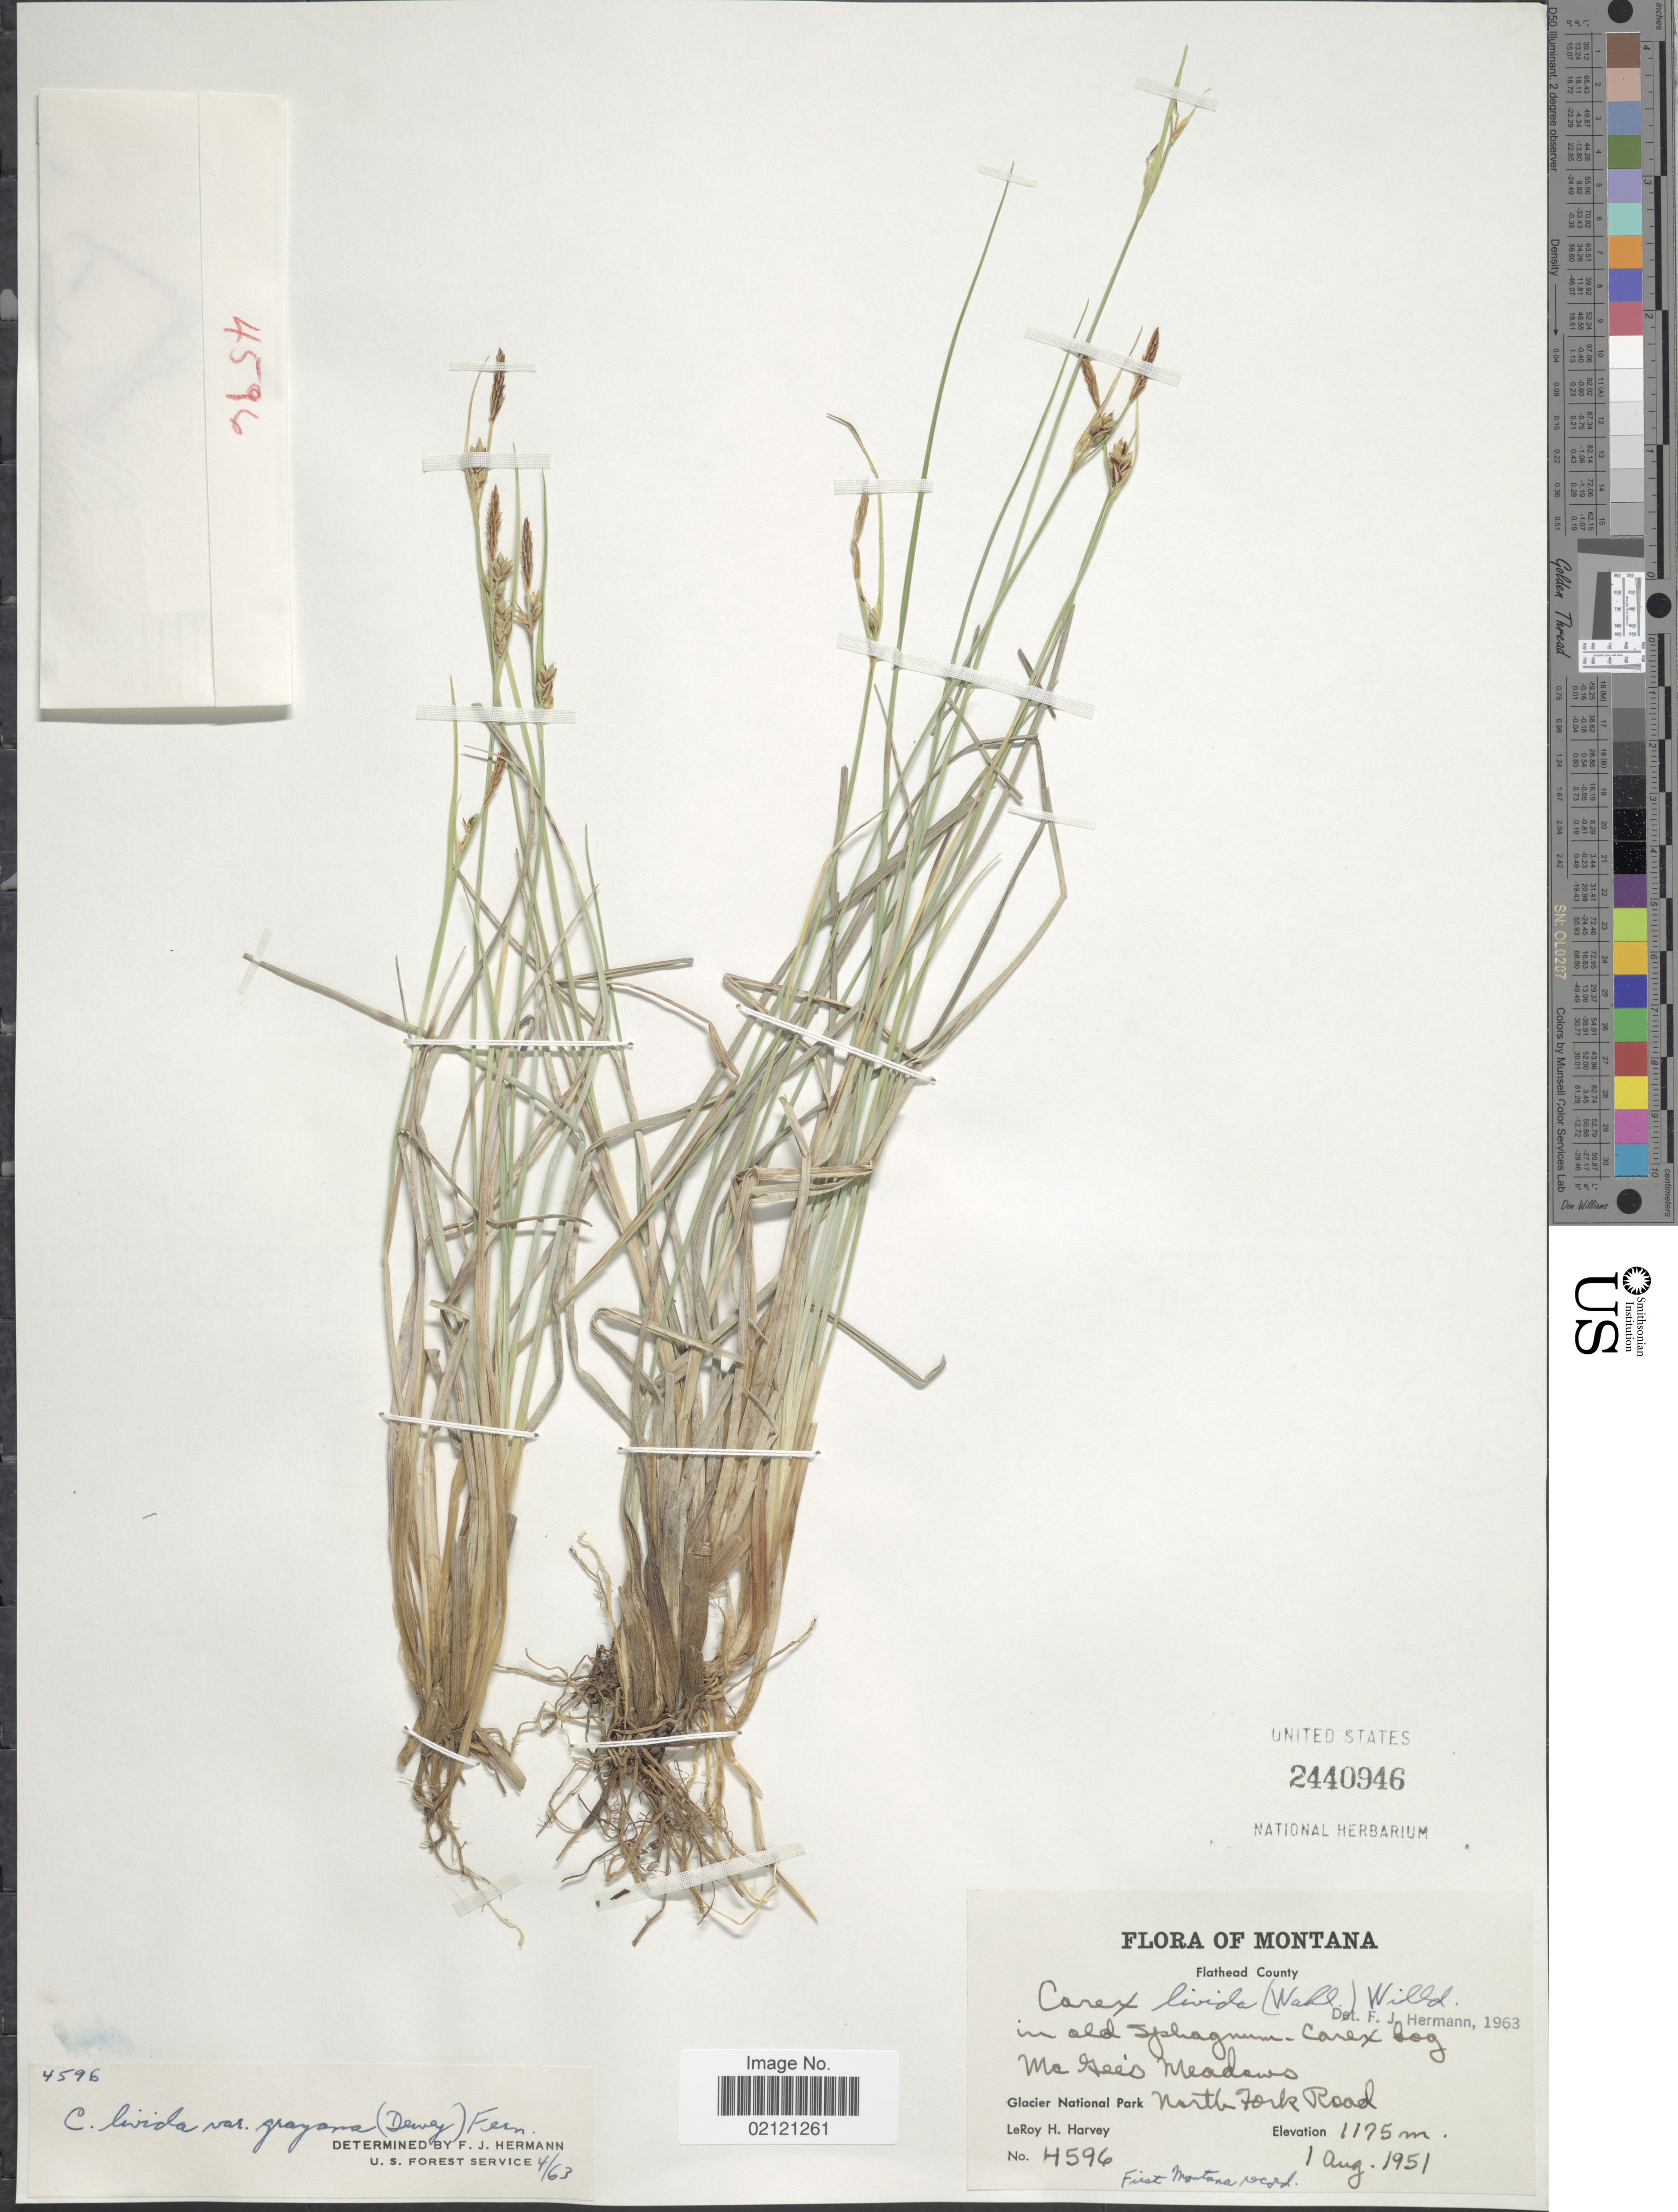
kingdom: Plantae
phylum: Tracheophyta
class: Liliopsida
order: Poales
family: Cyperaceae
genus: Carex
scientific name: Carex livida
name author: (Wahlenb.) Willd.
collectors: L. H. Harvey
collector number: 4596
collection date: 1951-08-01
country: United States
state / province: Montana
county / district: Flathead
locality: Glacier National Park, North Fork Road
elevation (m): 1175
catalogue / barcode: US 2440946